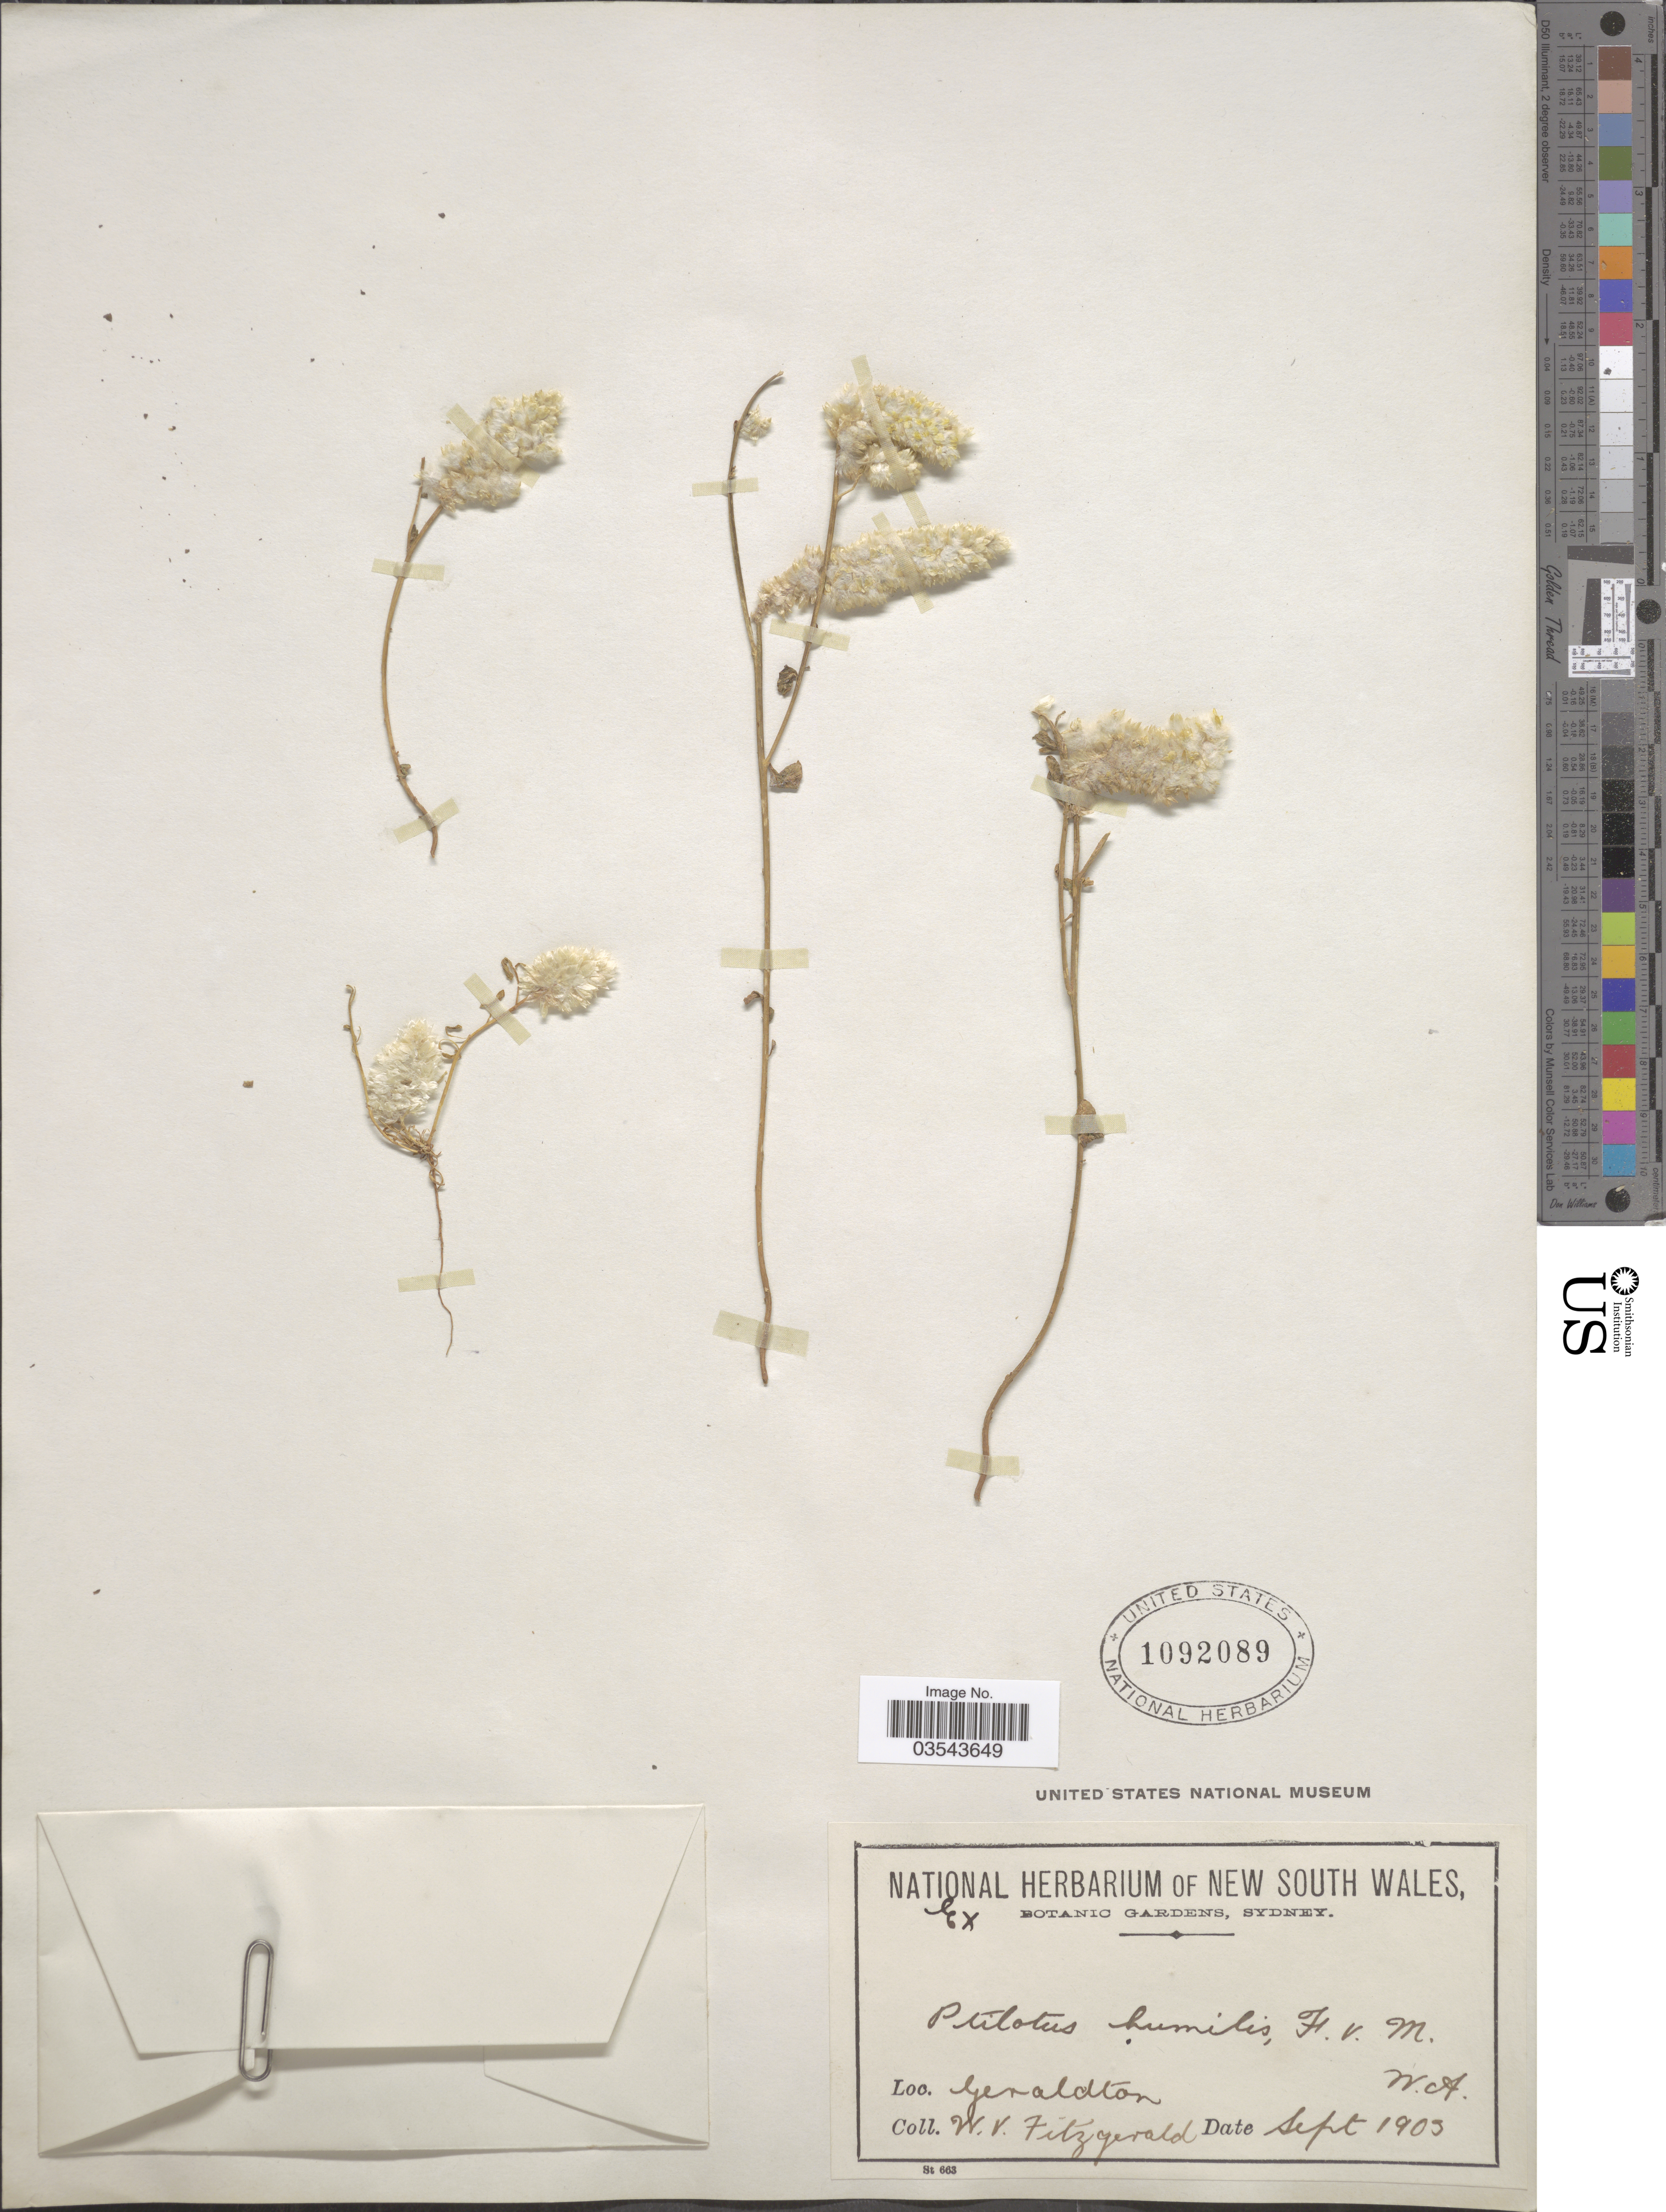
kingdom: Plantae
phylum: Tracheophyta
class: Magnoliopsida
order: Caryophyllales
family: Amaranthaceae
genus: Ptilotus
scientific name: Ptilotus humilis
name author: (Nees) F. Muell.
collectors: W. Fitzgerald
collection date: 1903-09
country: Australia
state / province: Western Australia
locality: Geraldton. W.A.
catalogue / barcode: US 1092089